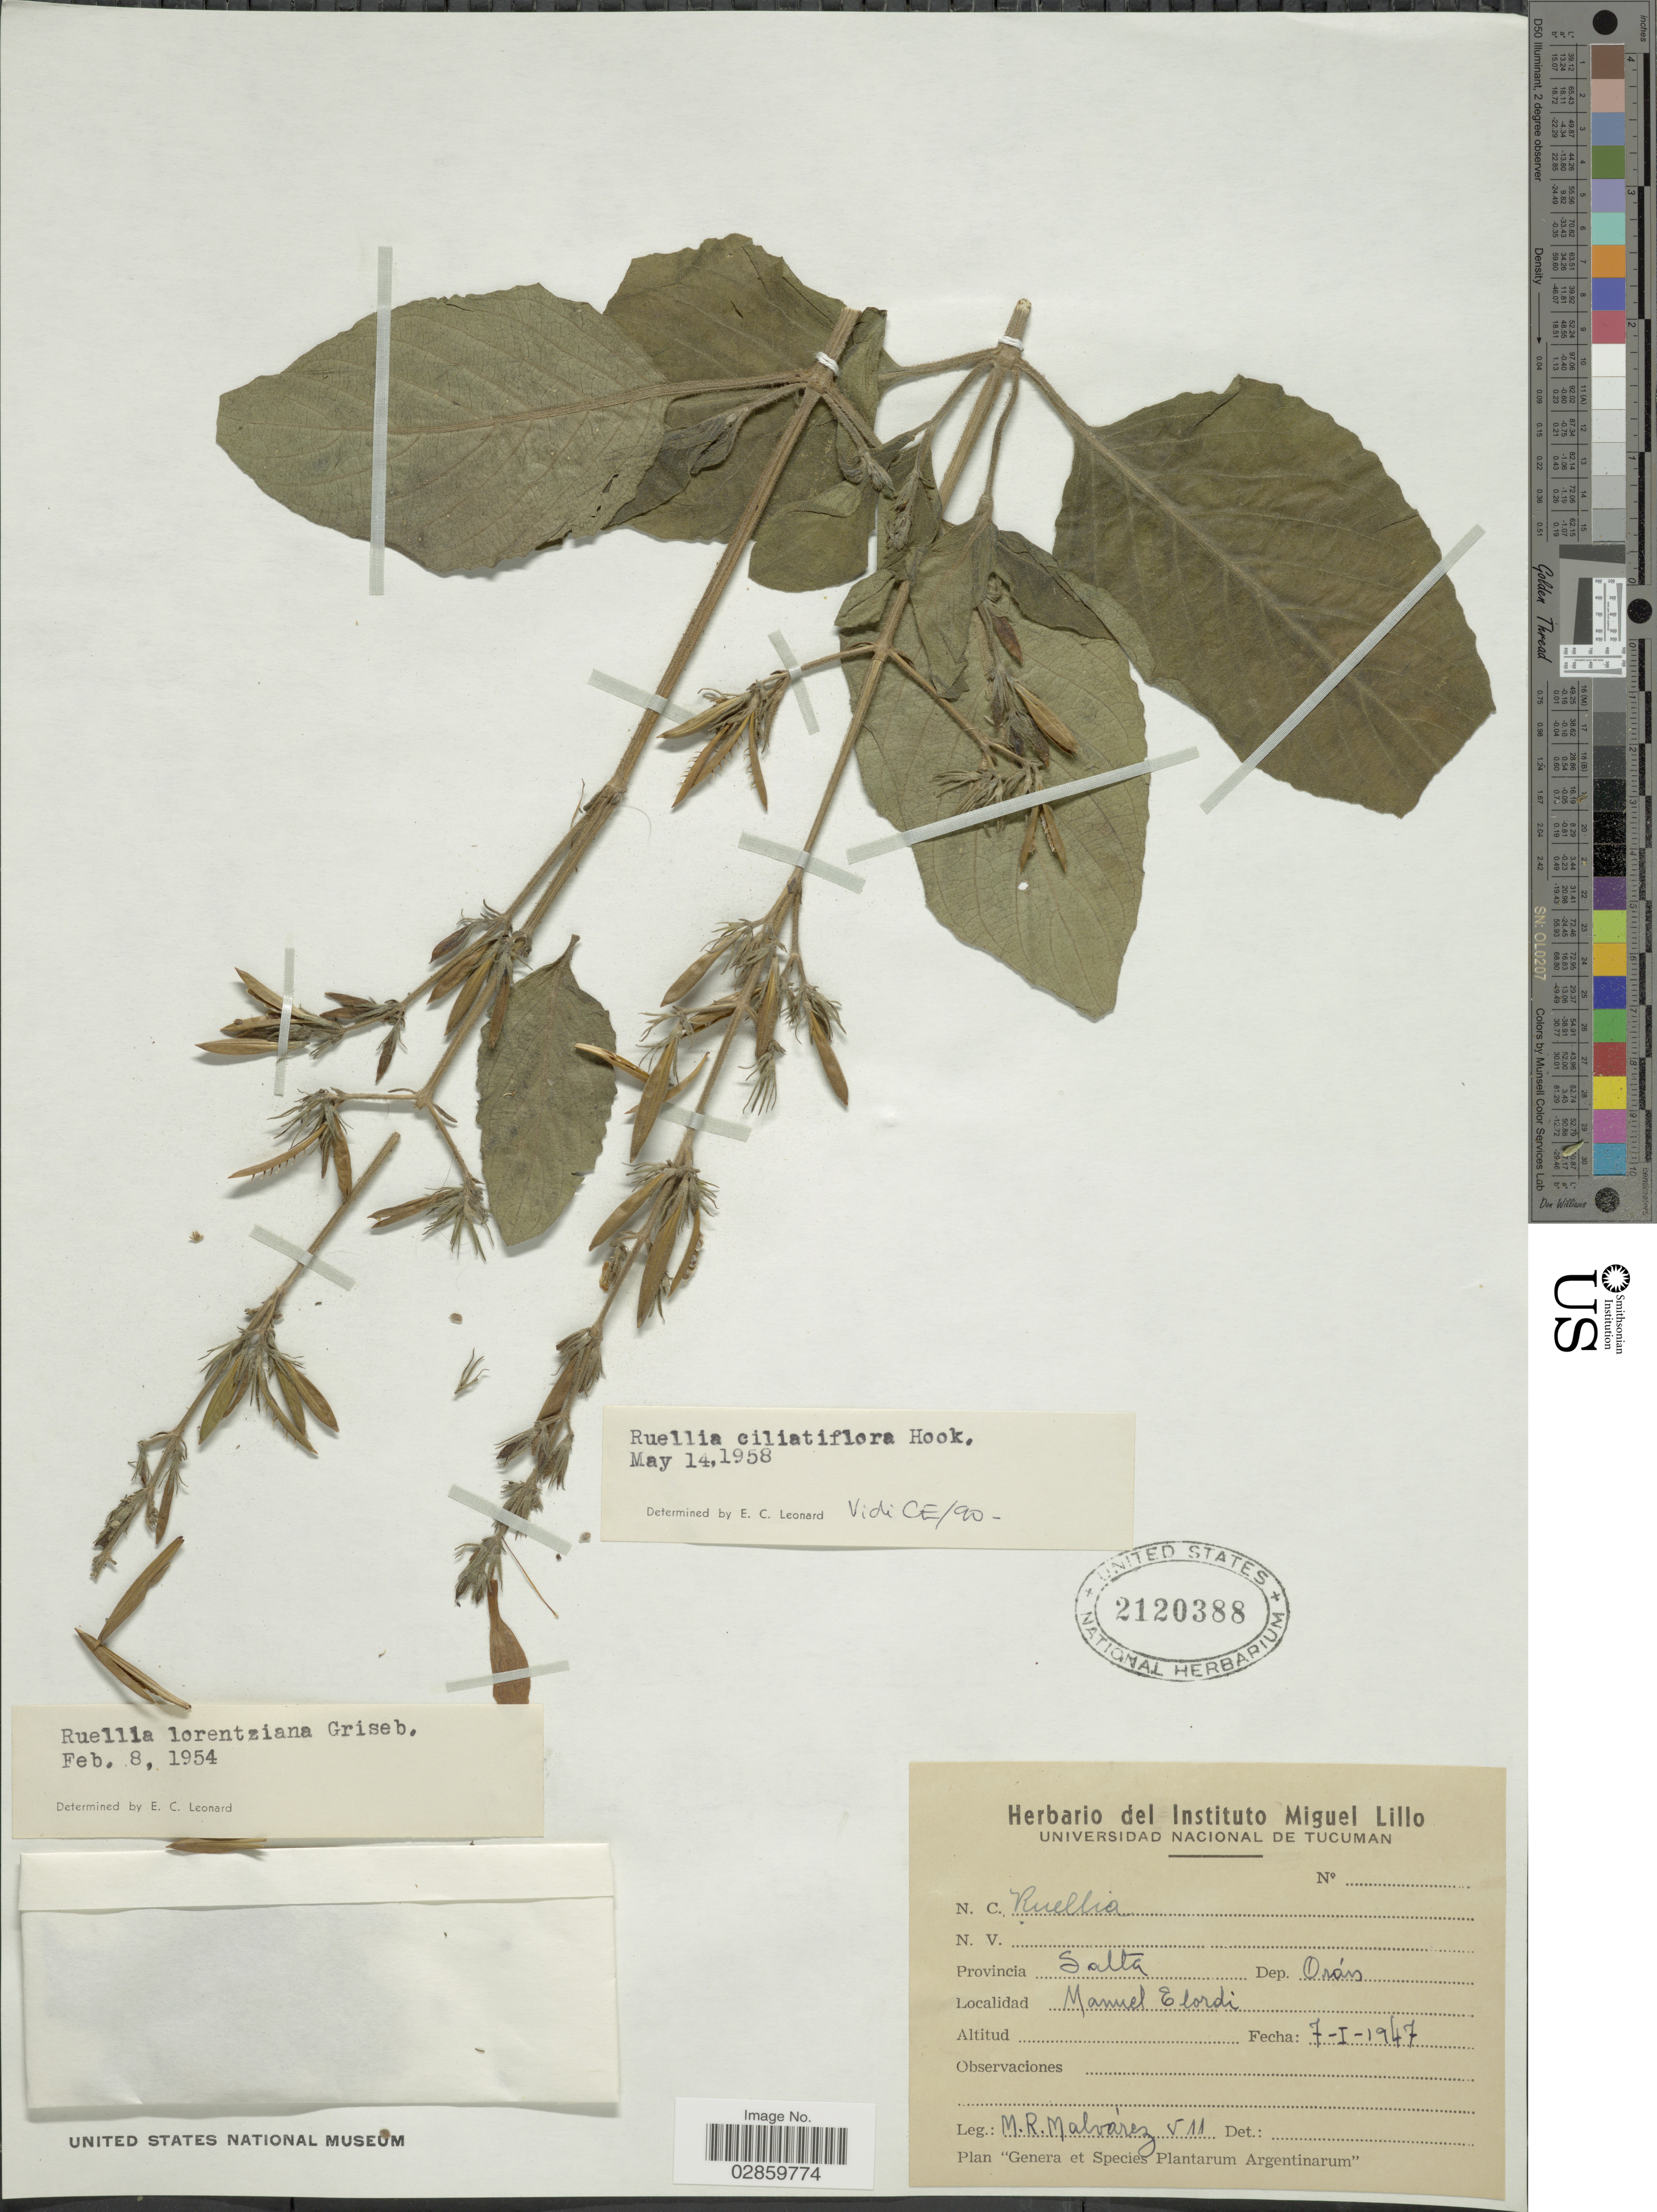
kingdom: Plantae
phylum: Tracheophyta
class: Magnoliopsida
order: Lamiales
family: Acanthaceae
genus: Ruellia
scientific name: Ruellia ciliatiflora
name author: Hook.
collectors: M. Malvárez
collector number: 511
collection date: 1947-01-07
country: Argentina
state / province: Salta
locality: Dep. Orán. Manuel Elordi.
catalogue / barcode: US 2120388